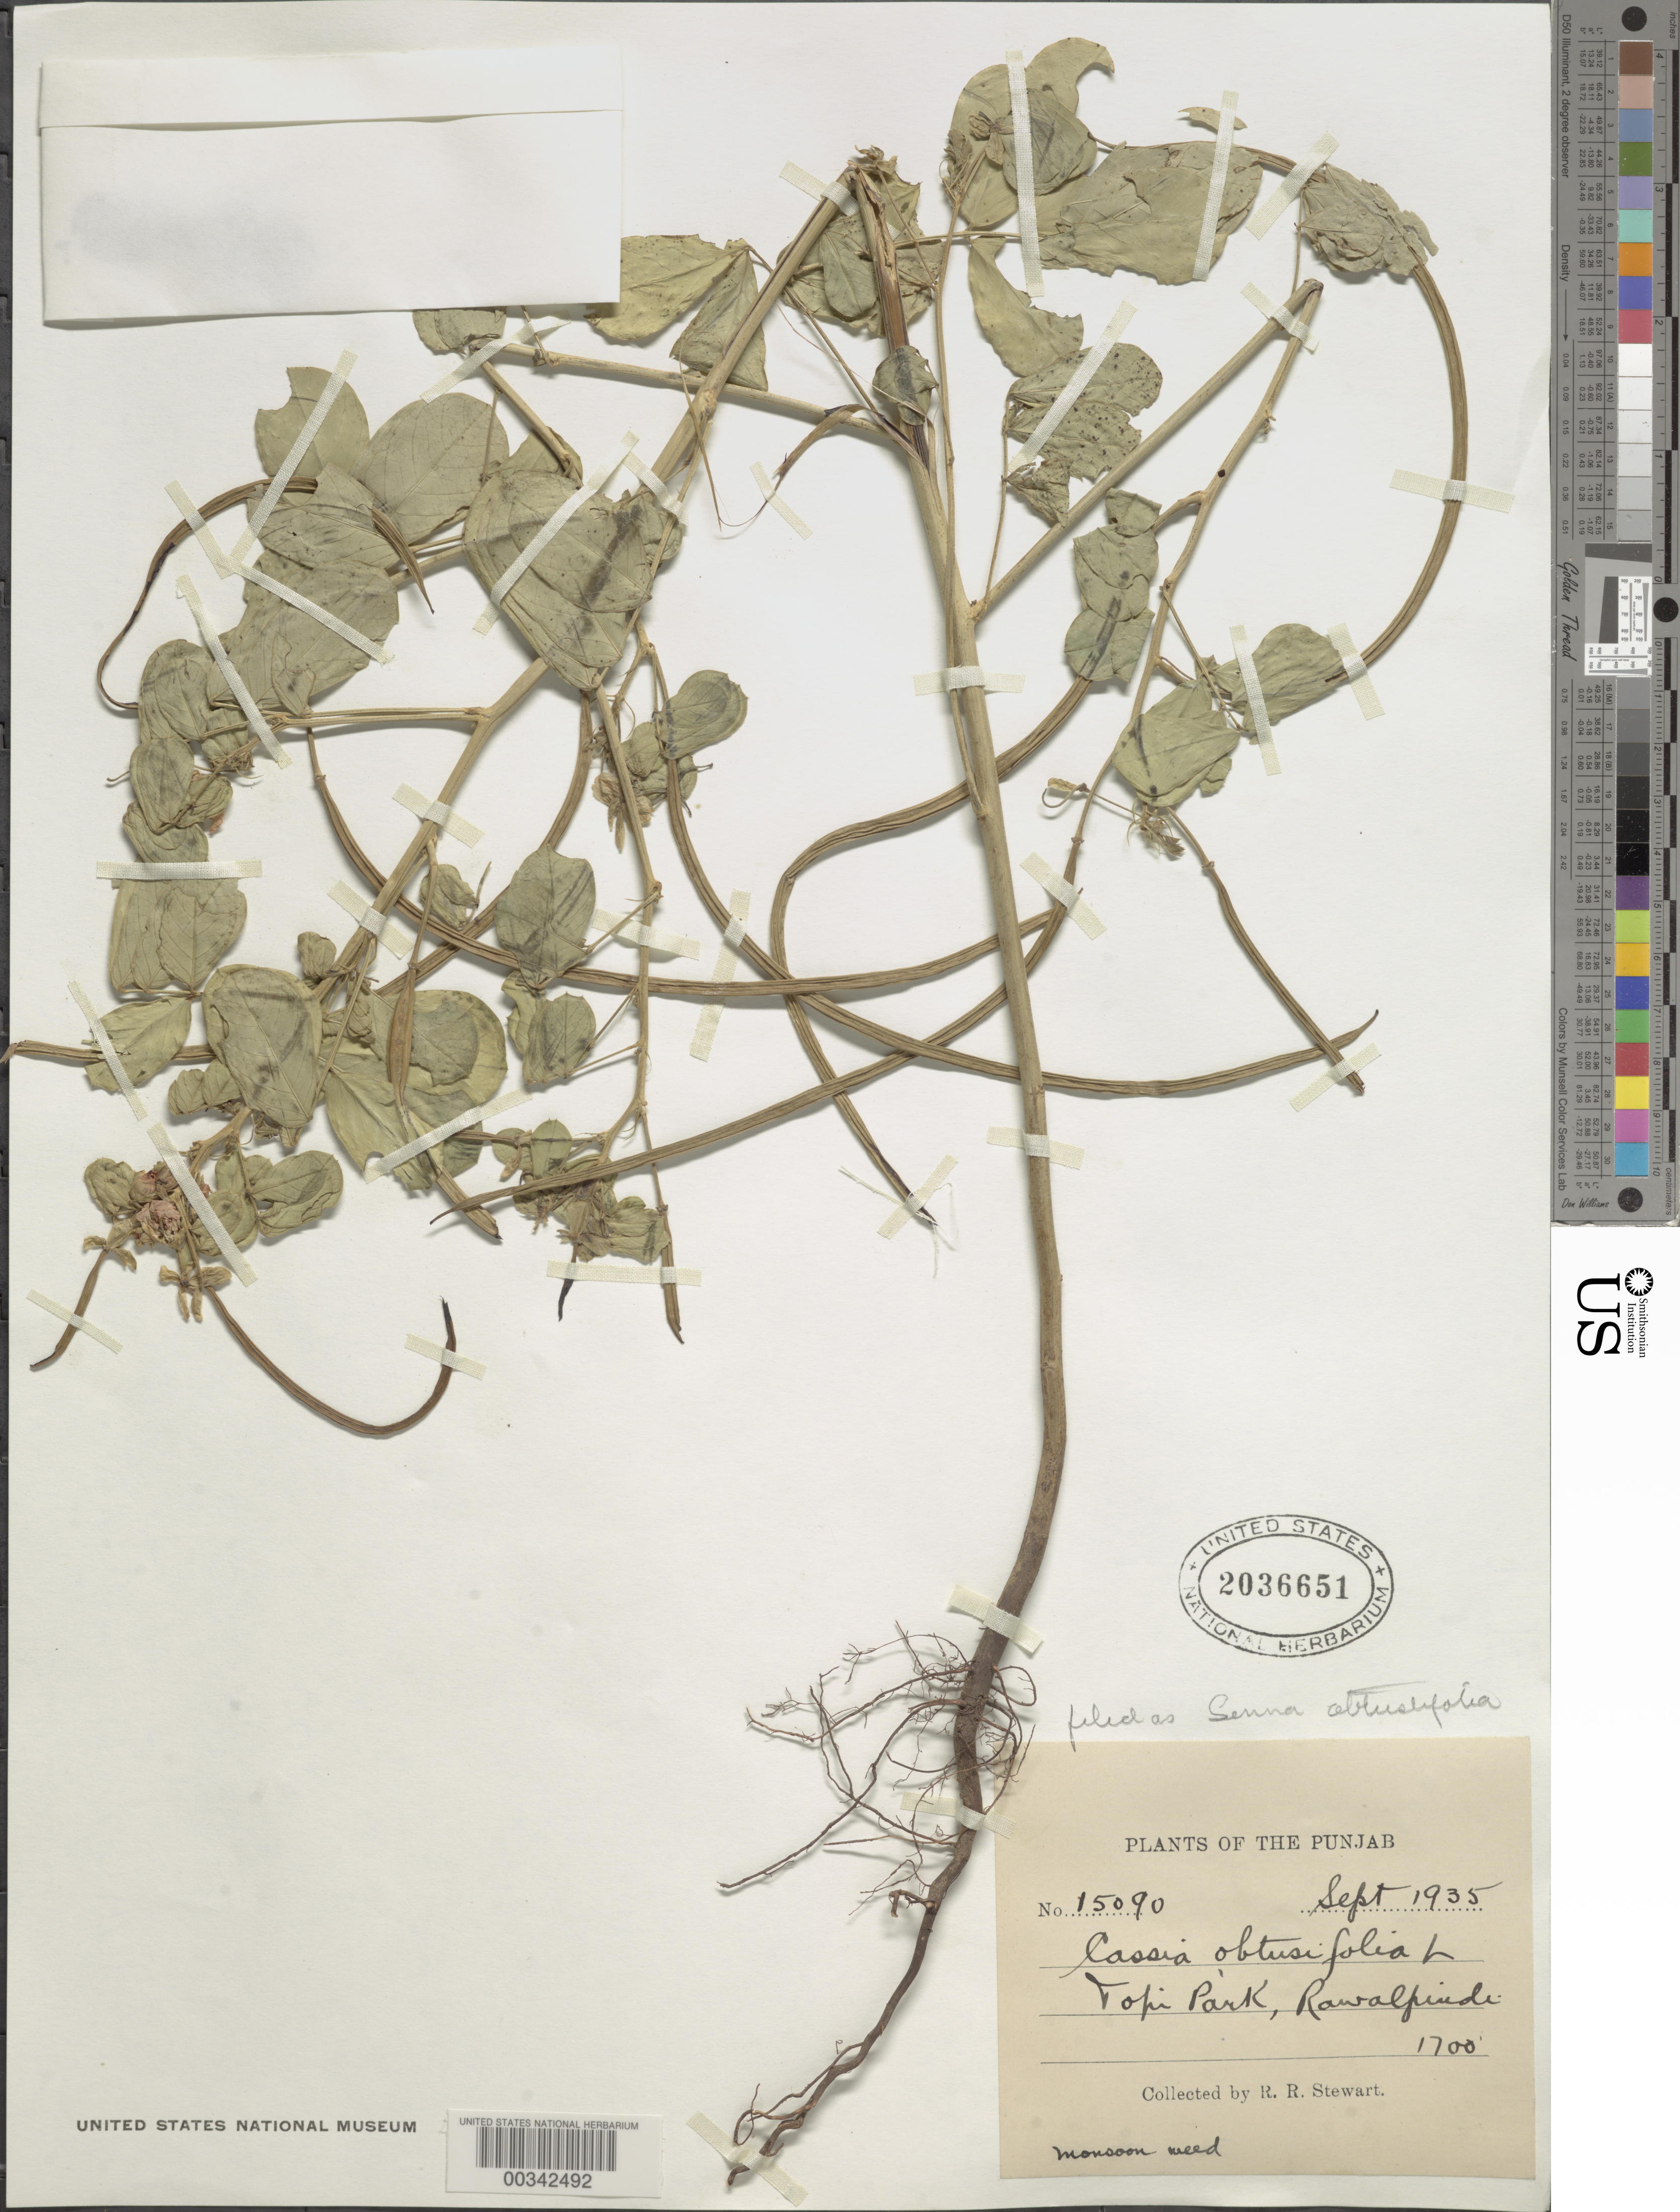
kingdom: Plantae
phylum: Tracheophyta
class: Magnoliopsida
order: Fabales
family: Fabaceae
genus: Senna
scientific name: Senna obtusifolia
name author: (L.) H.S. Irwin & Barneby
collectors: R. R. Stewart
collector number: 15090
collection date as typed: Sep 1935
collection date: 1935-09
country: Pakistan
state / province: Punjab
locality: Topi Park, Rawalpindi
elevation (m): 1700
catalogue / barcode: US 2036651